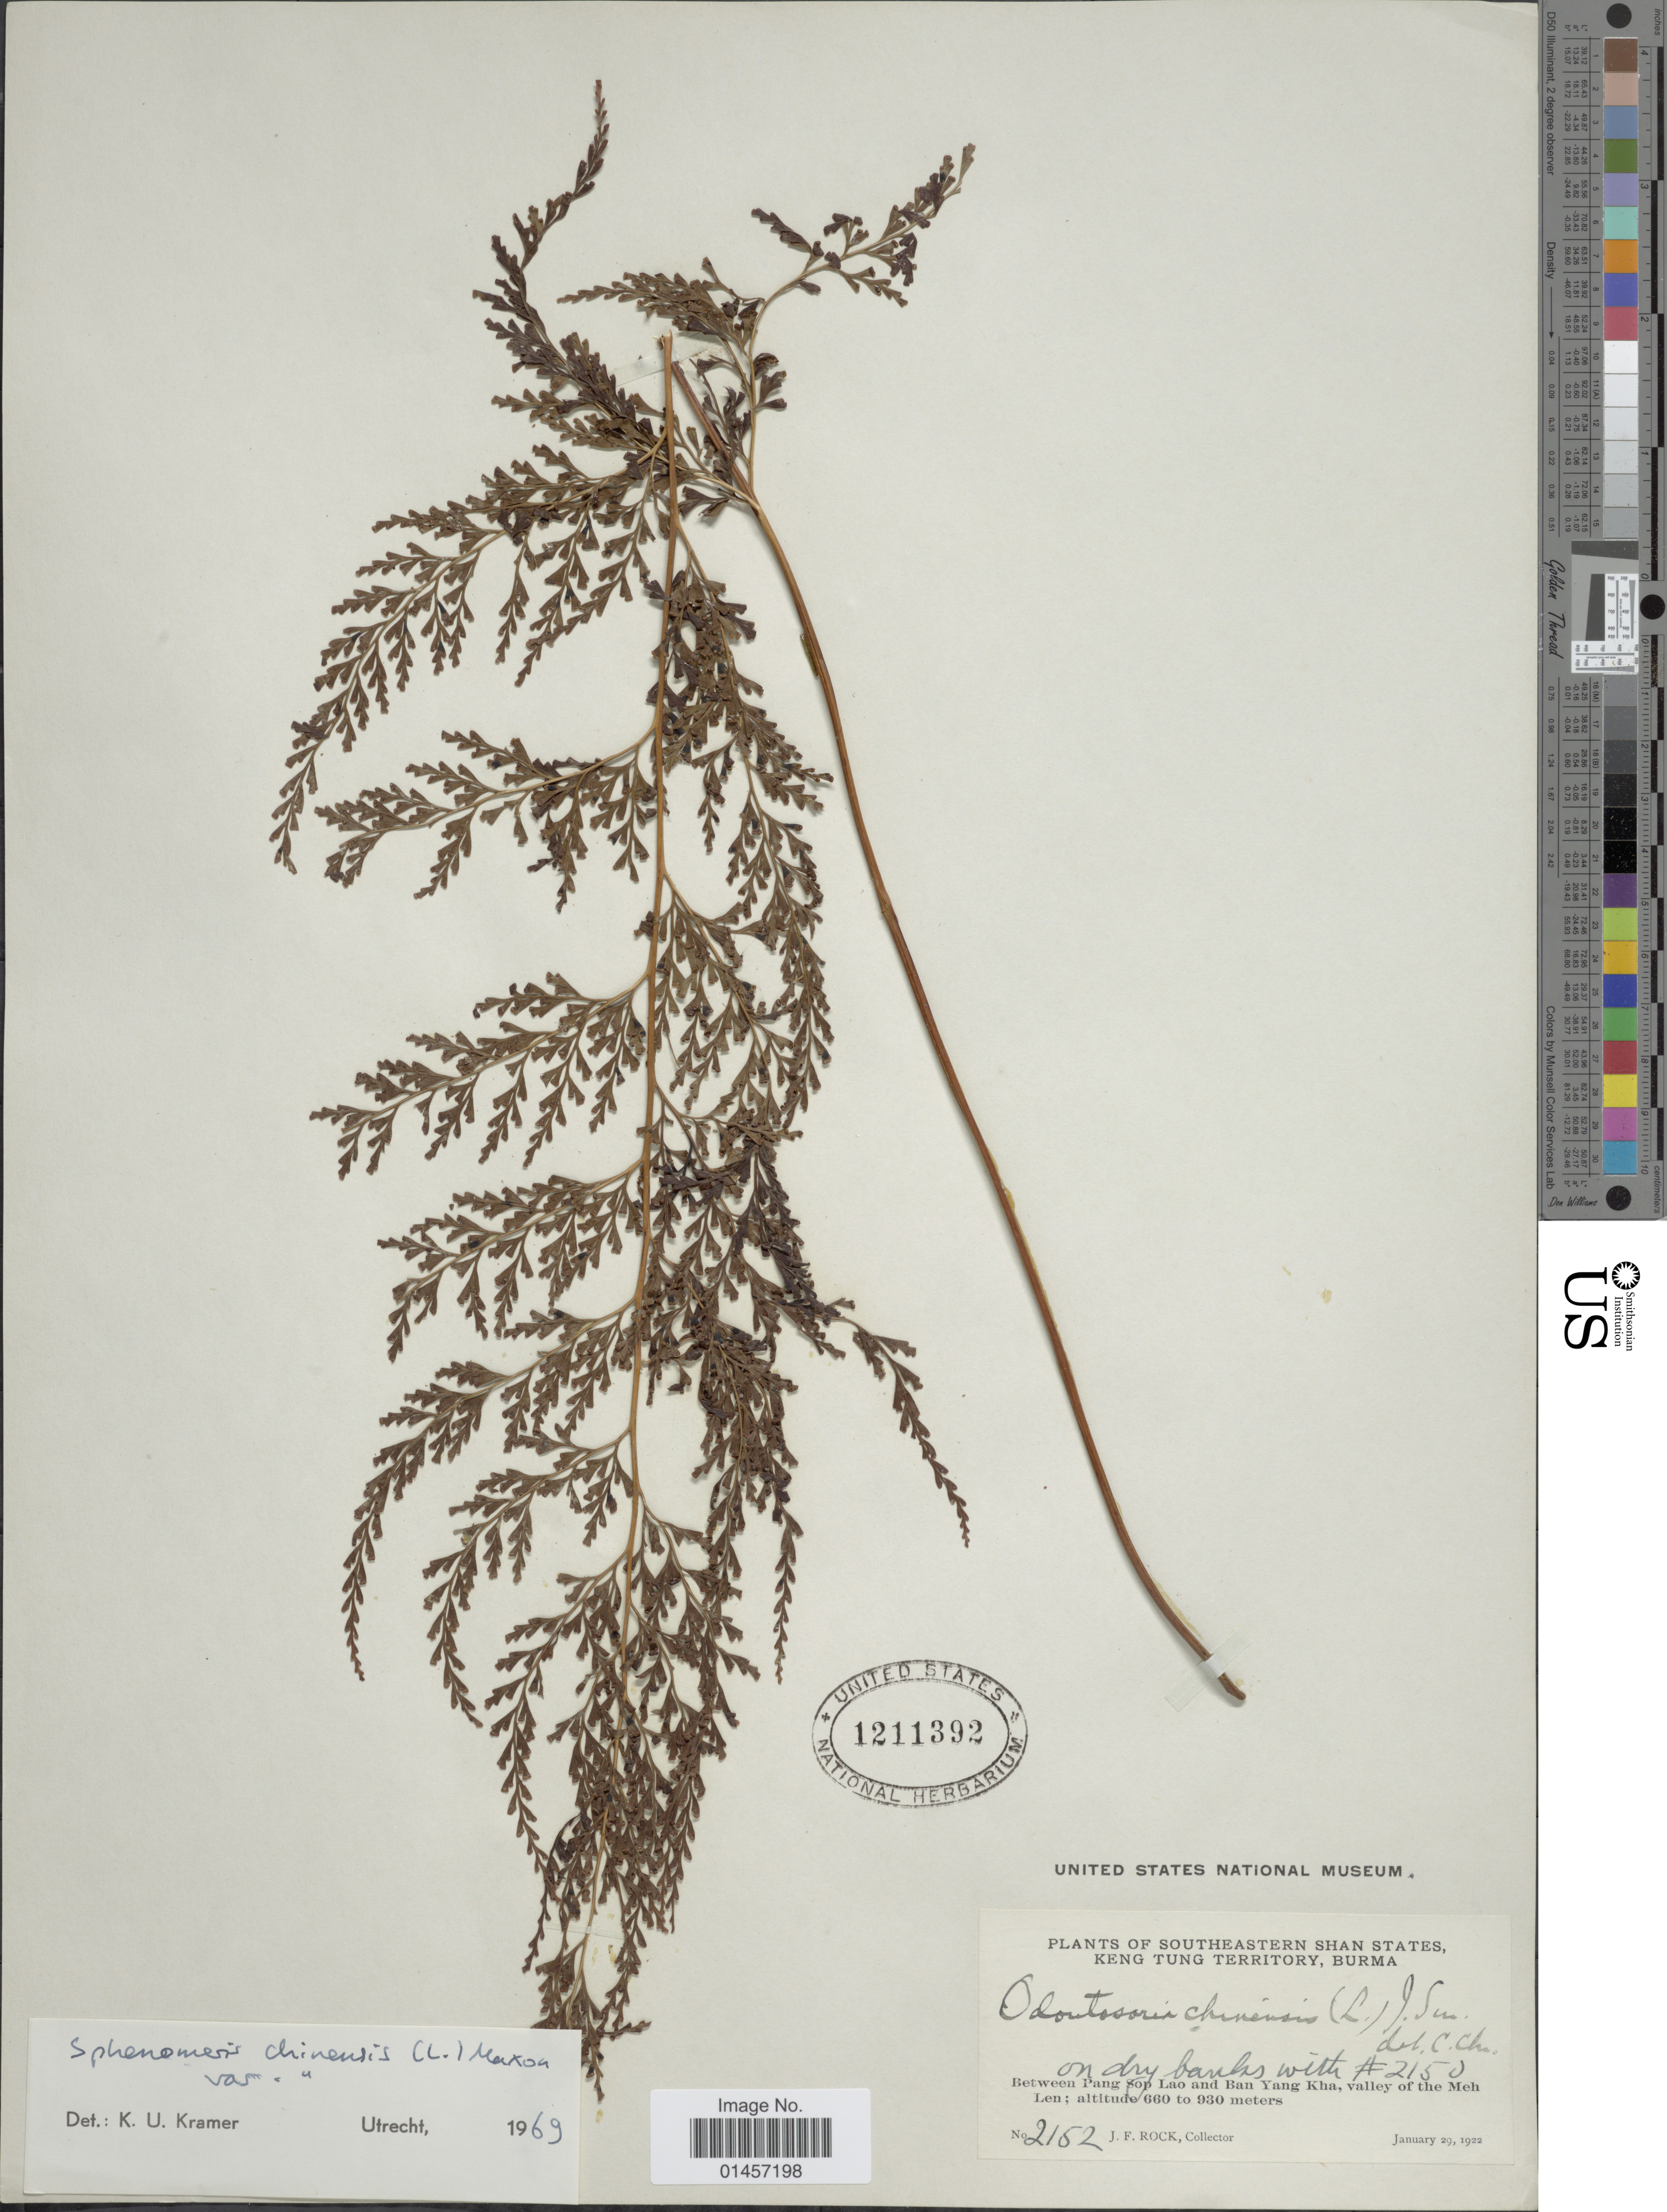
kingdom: Plantae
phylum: Tracheophyta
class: Polypodiopsida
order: Polypodiales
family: Lindsaeaceae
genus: Sphenomeris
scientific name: Sphenomeris chinensis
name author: (L.) Maxon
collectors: J. Rock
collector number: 2152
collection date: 1922-01-29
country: Myanmar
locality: Southeastern Shan States, Keng Tung Territory, Burma, between Pang Sop Lao and Ban Yang Kha, valley of the Meh Len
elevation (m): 660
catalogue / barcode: US 1211392